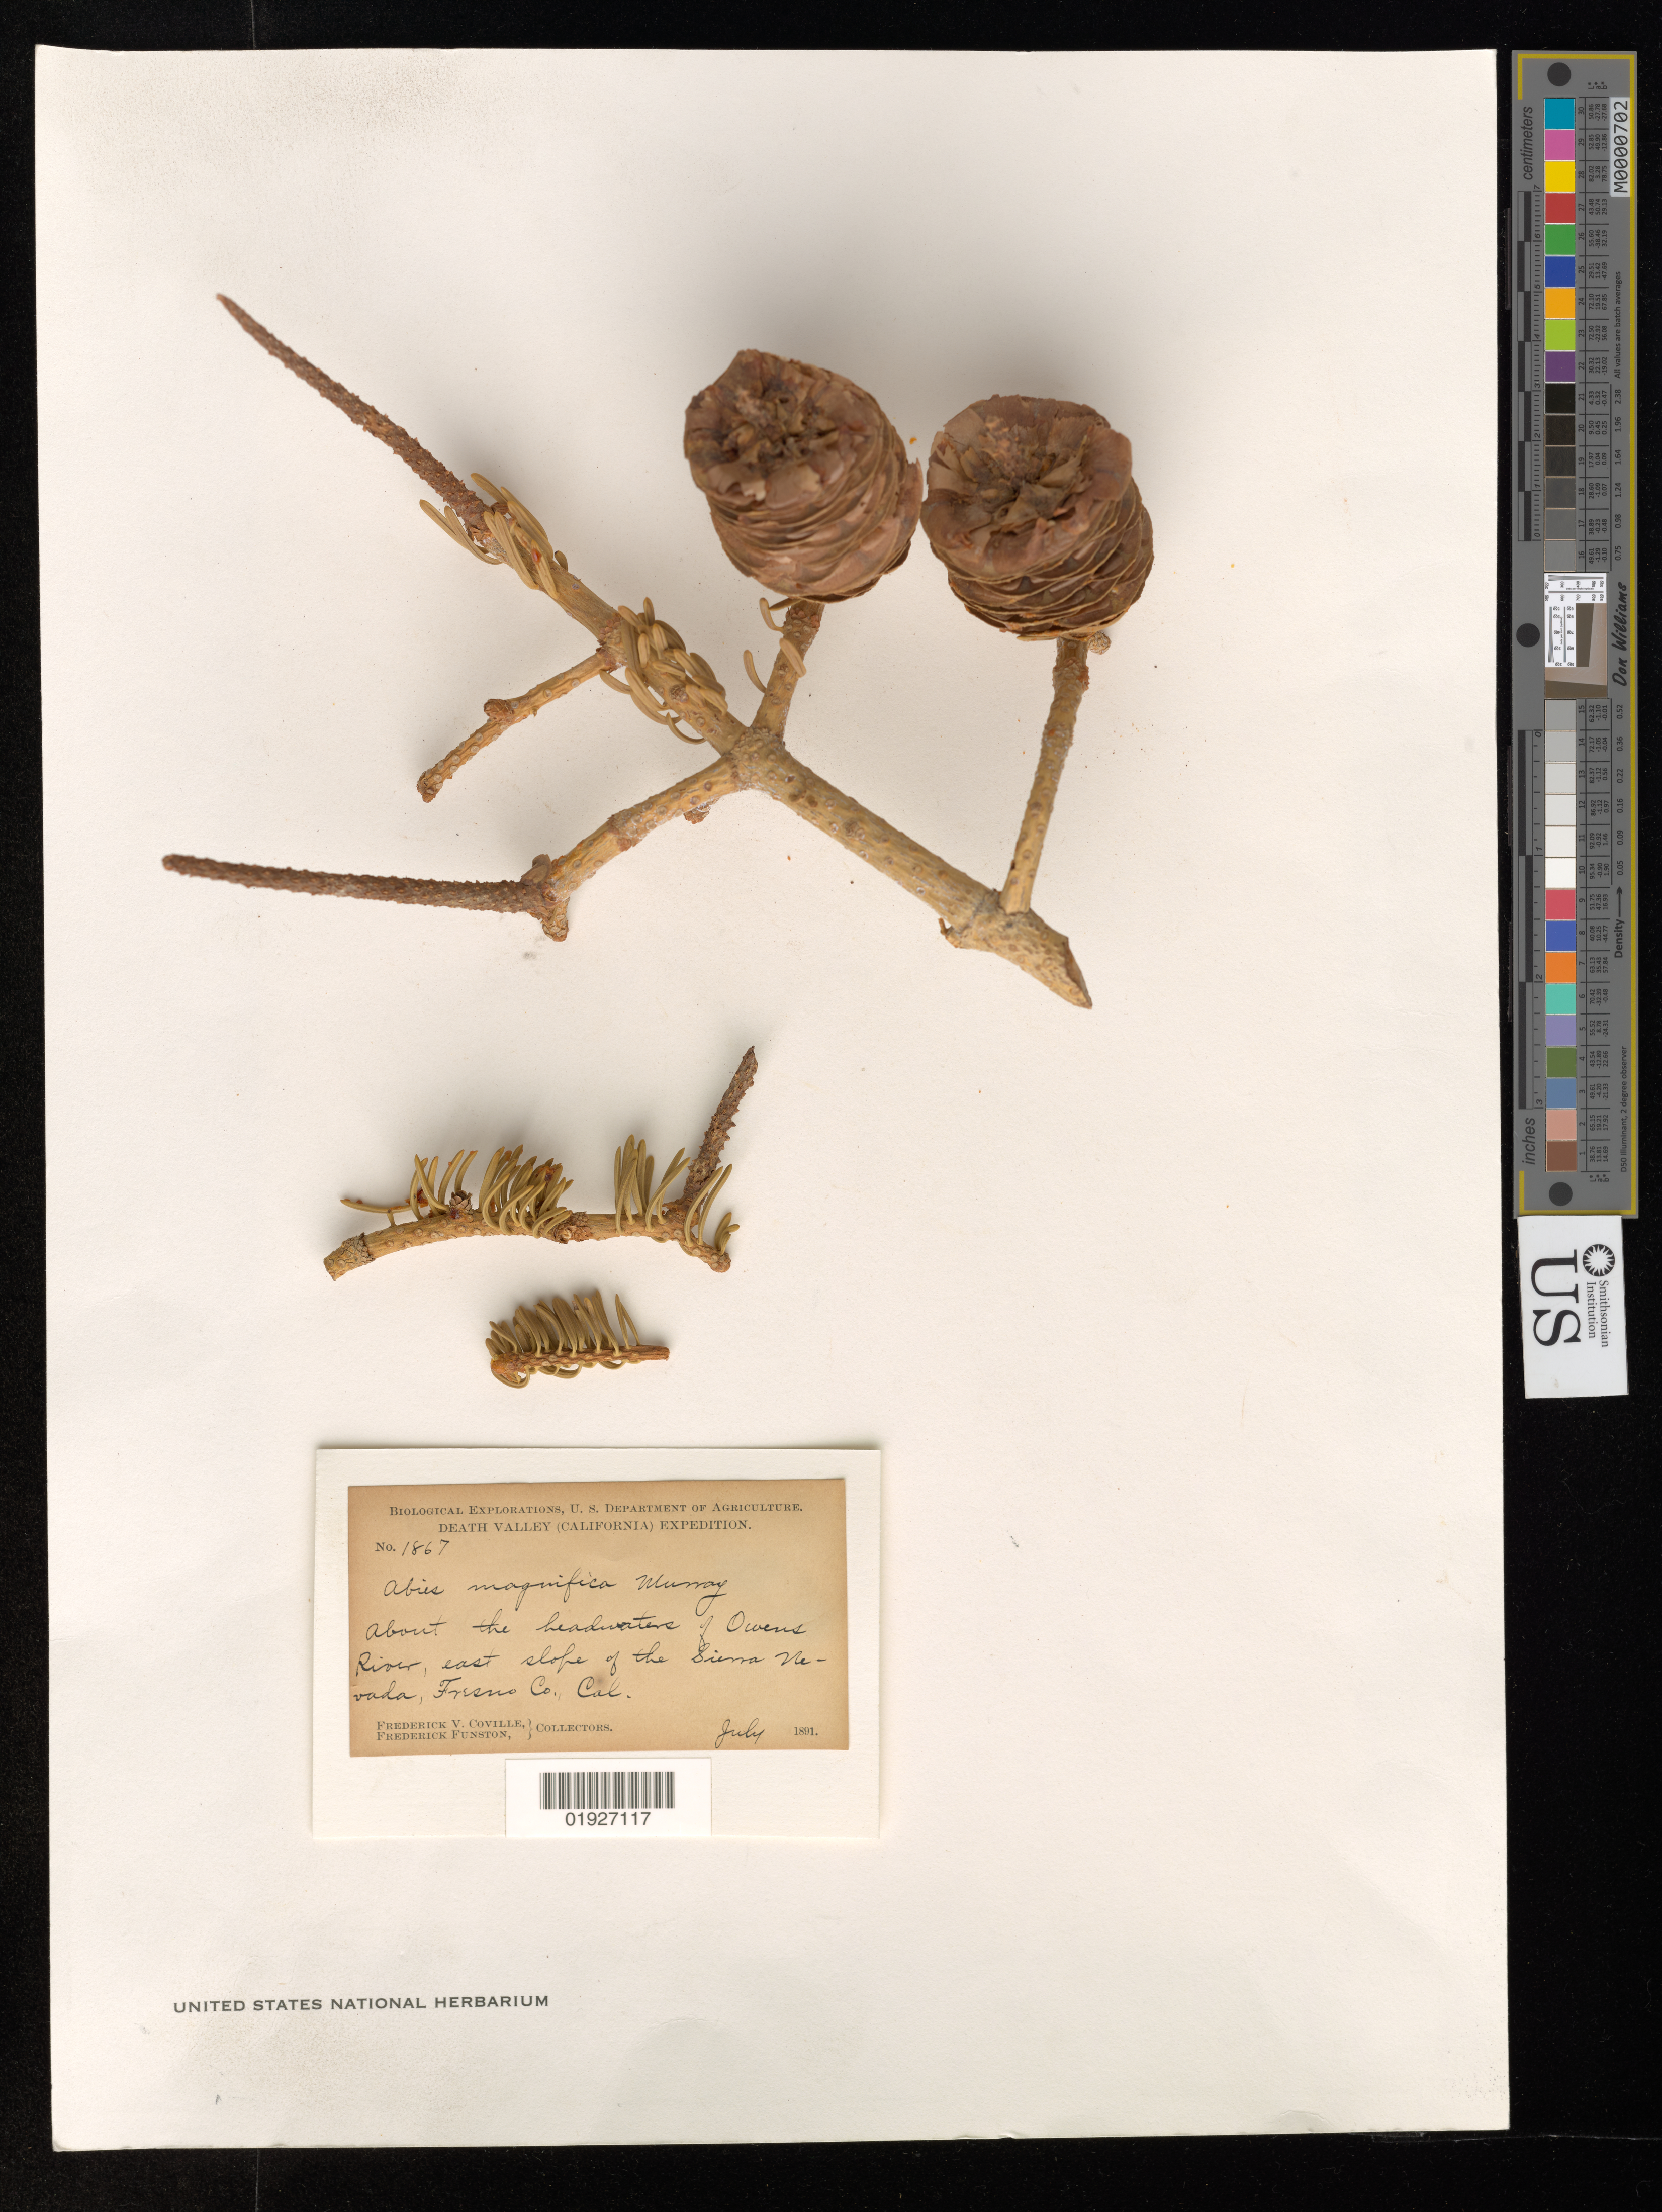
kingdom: Plantae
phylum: Tracheophyta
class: Pinopsida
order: Pinales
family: Pinaceae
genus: Abies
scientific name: Abies magnifica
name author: A. Murray bis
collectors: F. V. Coville & F. Funston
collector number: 1867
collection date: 1891-07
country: United States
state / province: California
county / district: Fresno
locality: East slope of Sierra Nevada, about the headwaters of Owens River